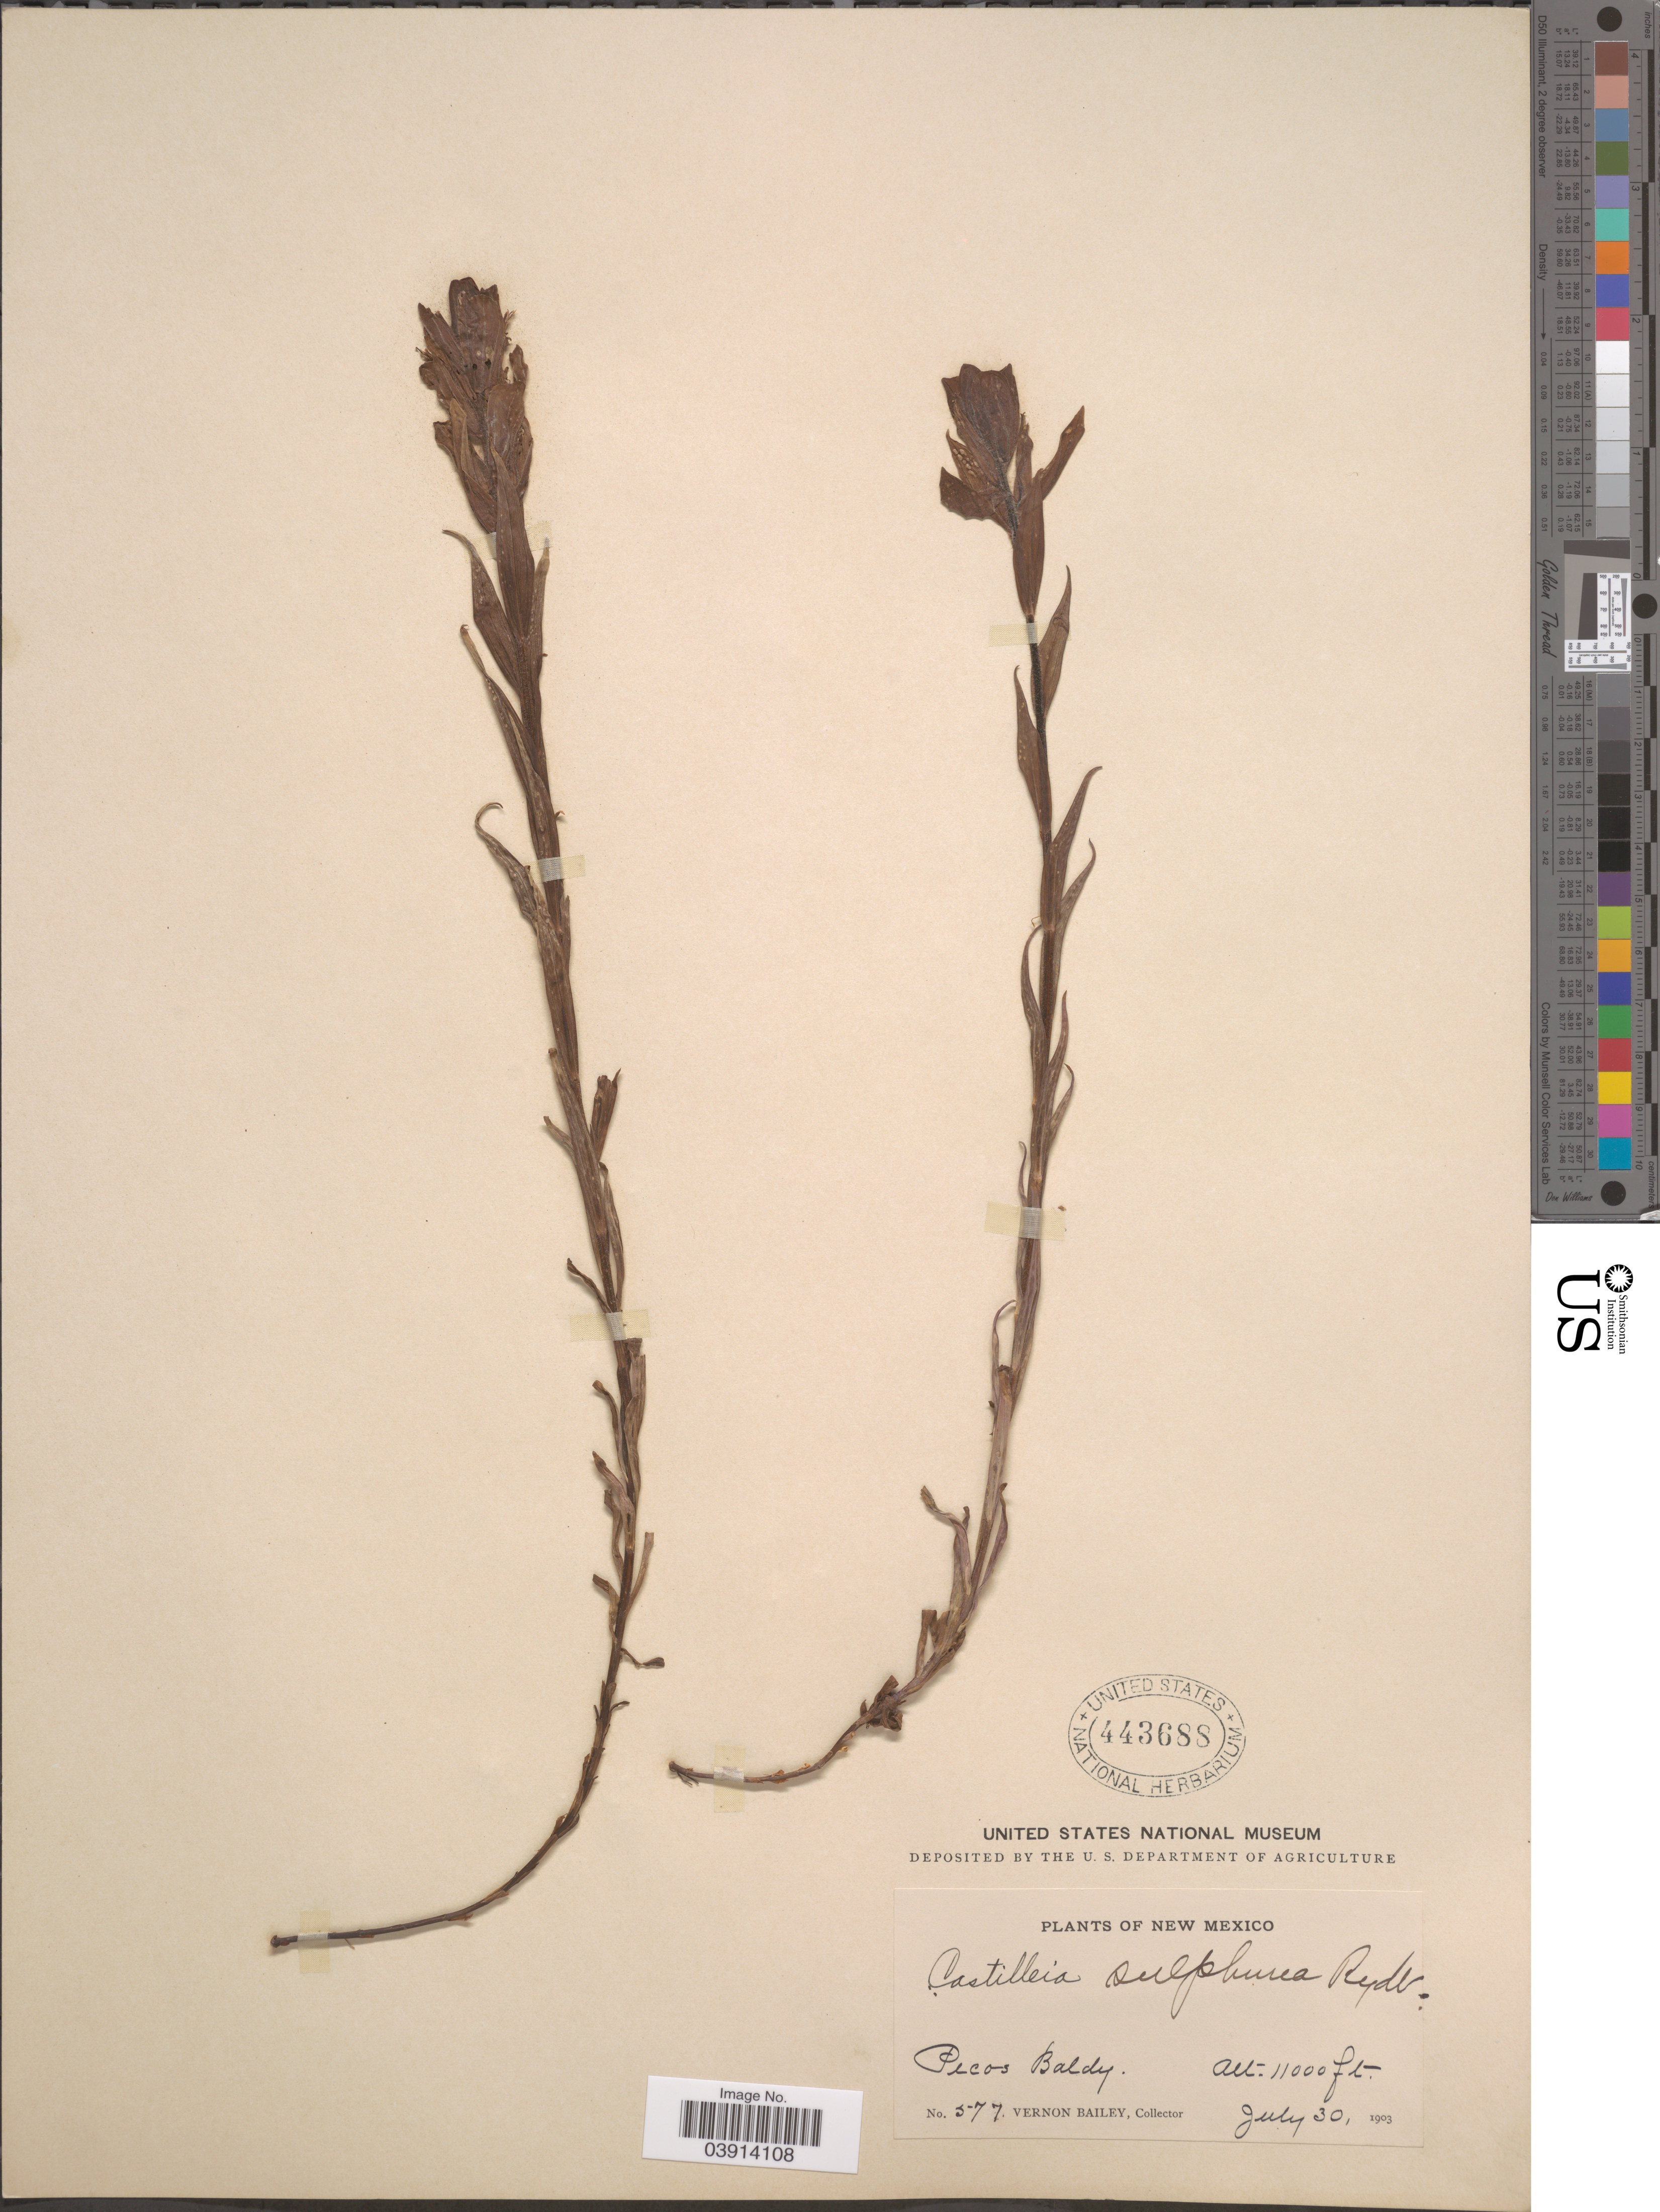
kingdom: Plantae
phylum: Tracheophyta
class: Magnoliopsida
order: Lamiales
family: Orobanchaceae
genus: Castilleja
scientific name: Castilleja septentrionalis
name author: Lindl.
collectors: V. O. Bailey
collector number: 577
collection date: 1903-07-30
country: United States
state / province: New Mexico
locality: Pecos Baldy.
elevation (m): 3353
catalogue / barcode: US 443688